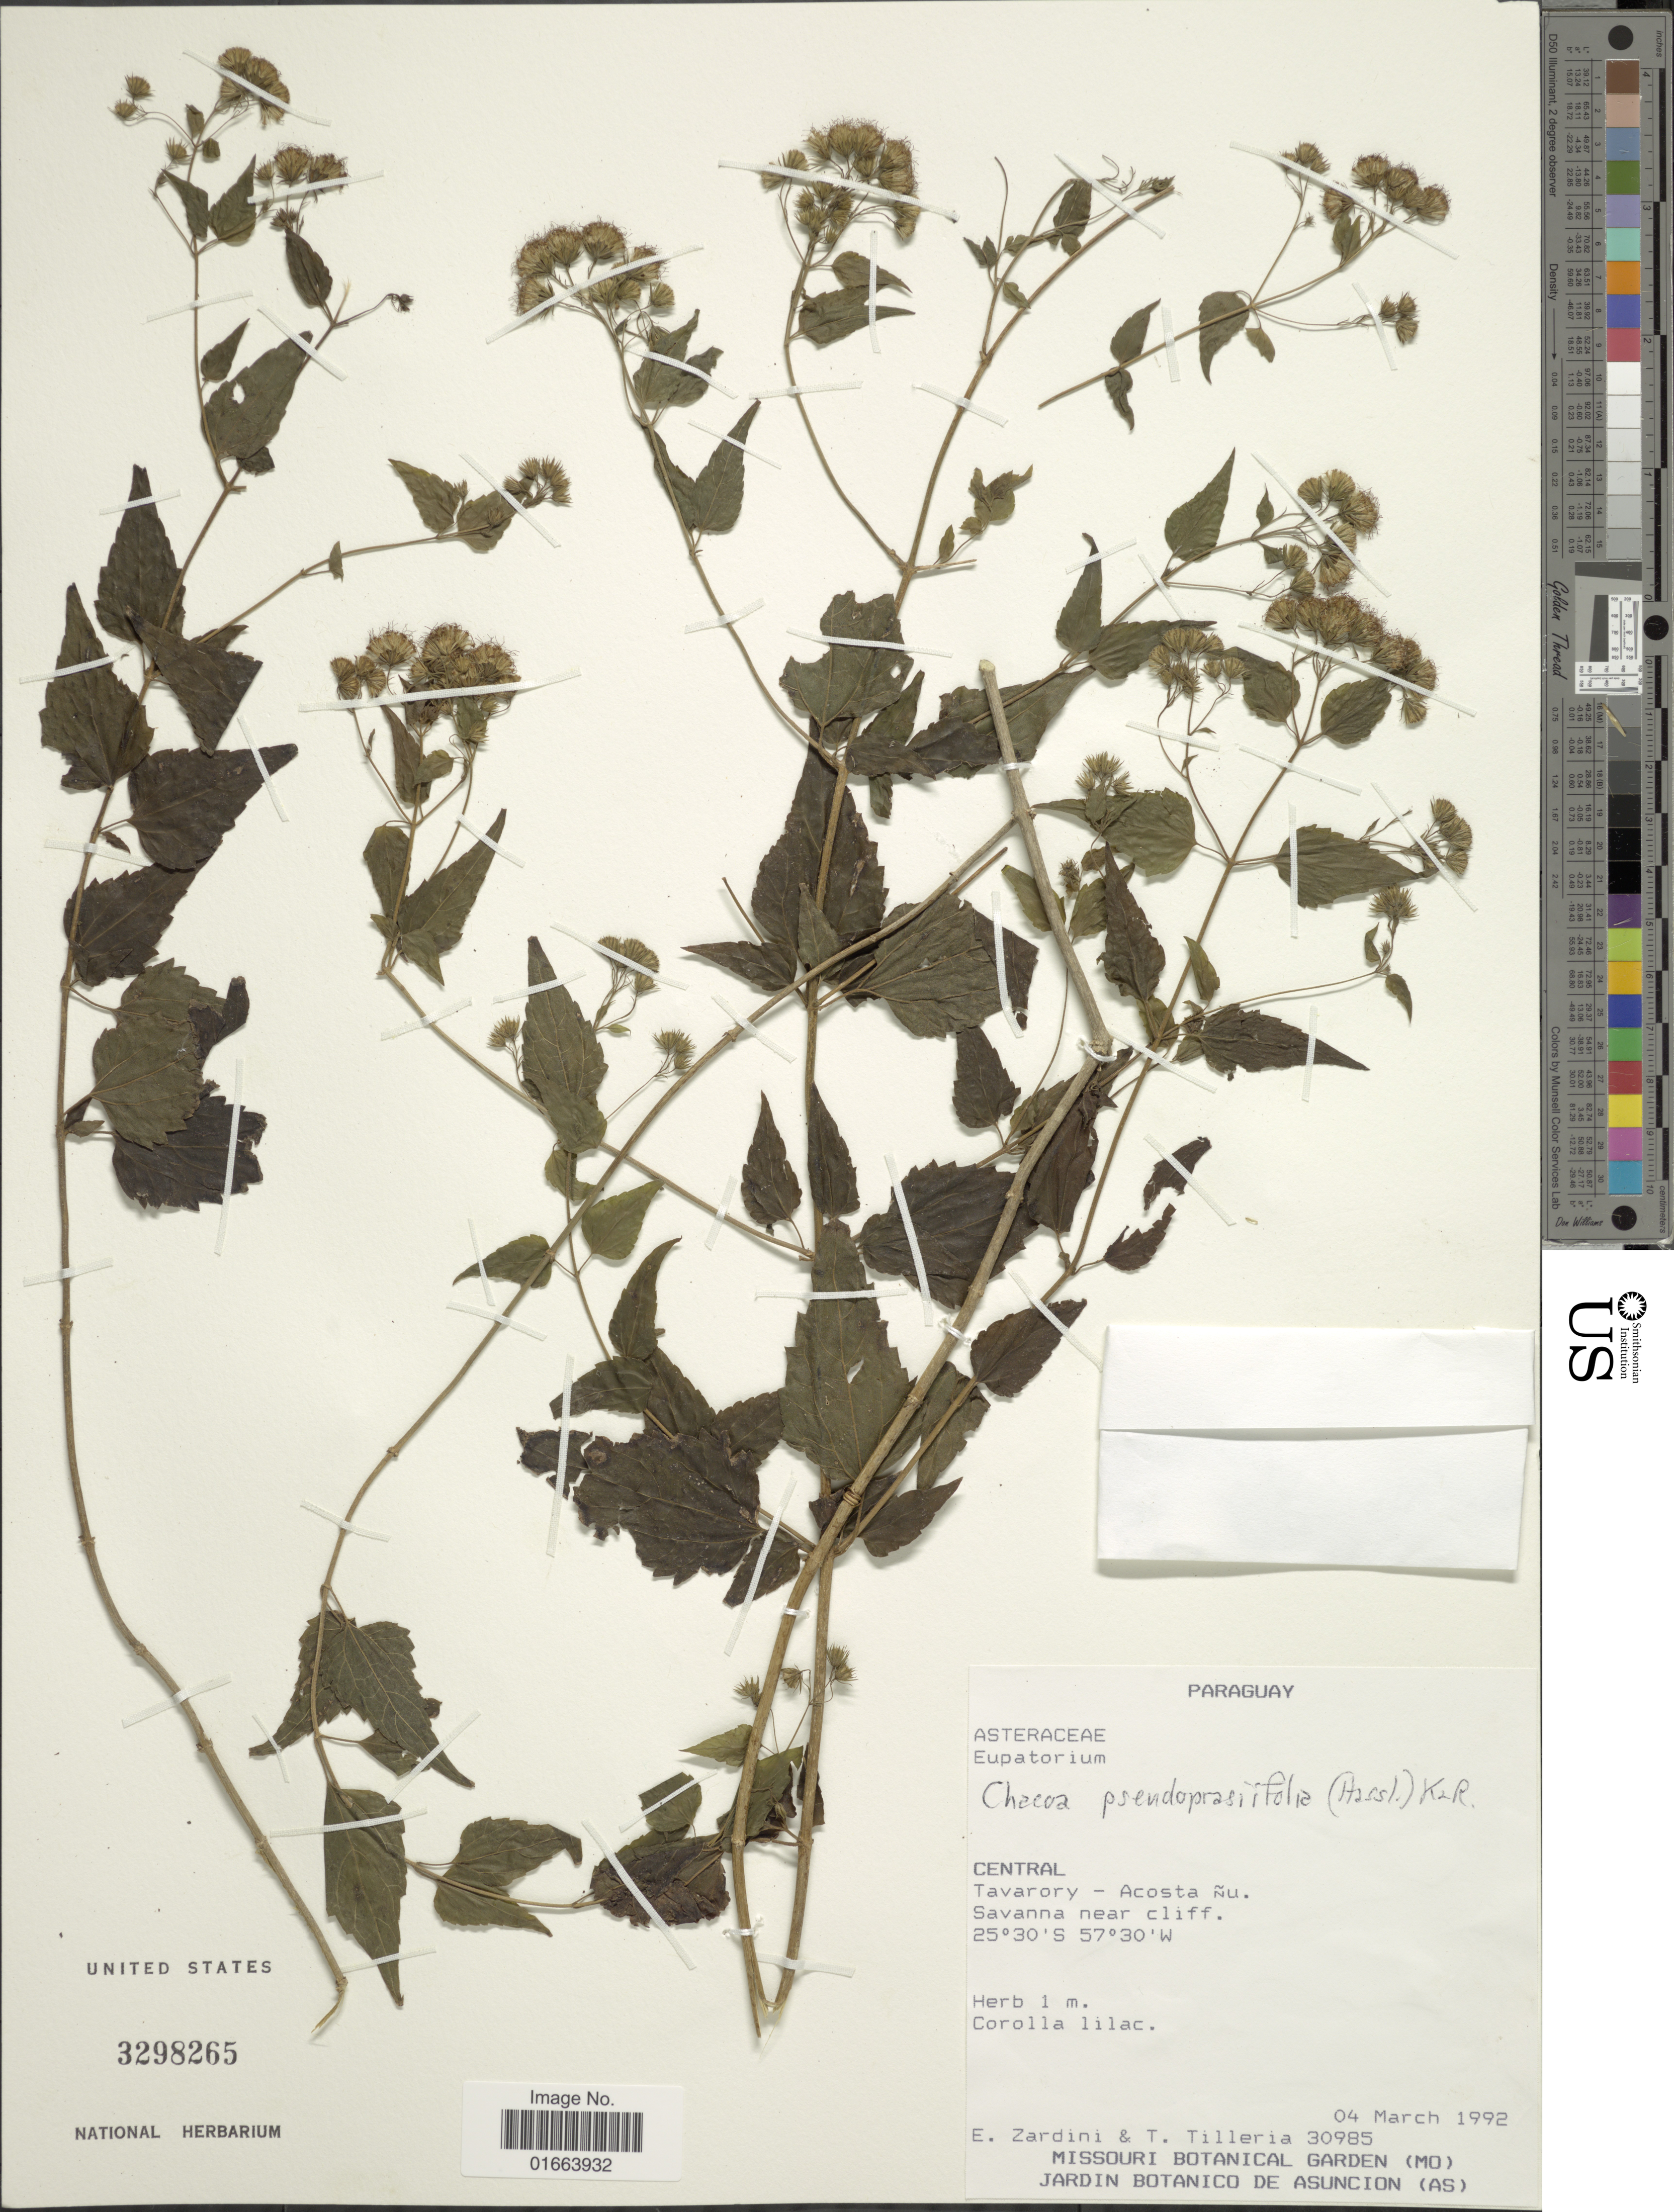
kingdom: Plantae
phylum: Tracheophyta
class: Magnoliopsida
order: Asterales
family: Asteraceae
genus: Chacoa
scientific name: Chacoa pseudoprasiifolia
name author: (Hassl.) R.M. King & H. Rob.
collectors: E. M. Zardini & T. Tilleria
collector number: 30985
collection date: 1992-03-04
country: Paraguay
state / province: Central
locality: Tavarory - Acosta ñu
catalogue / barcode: US 3298265